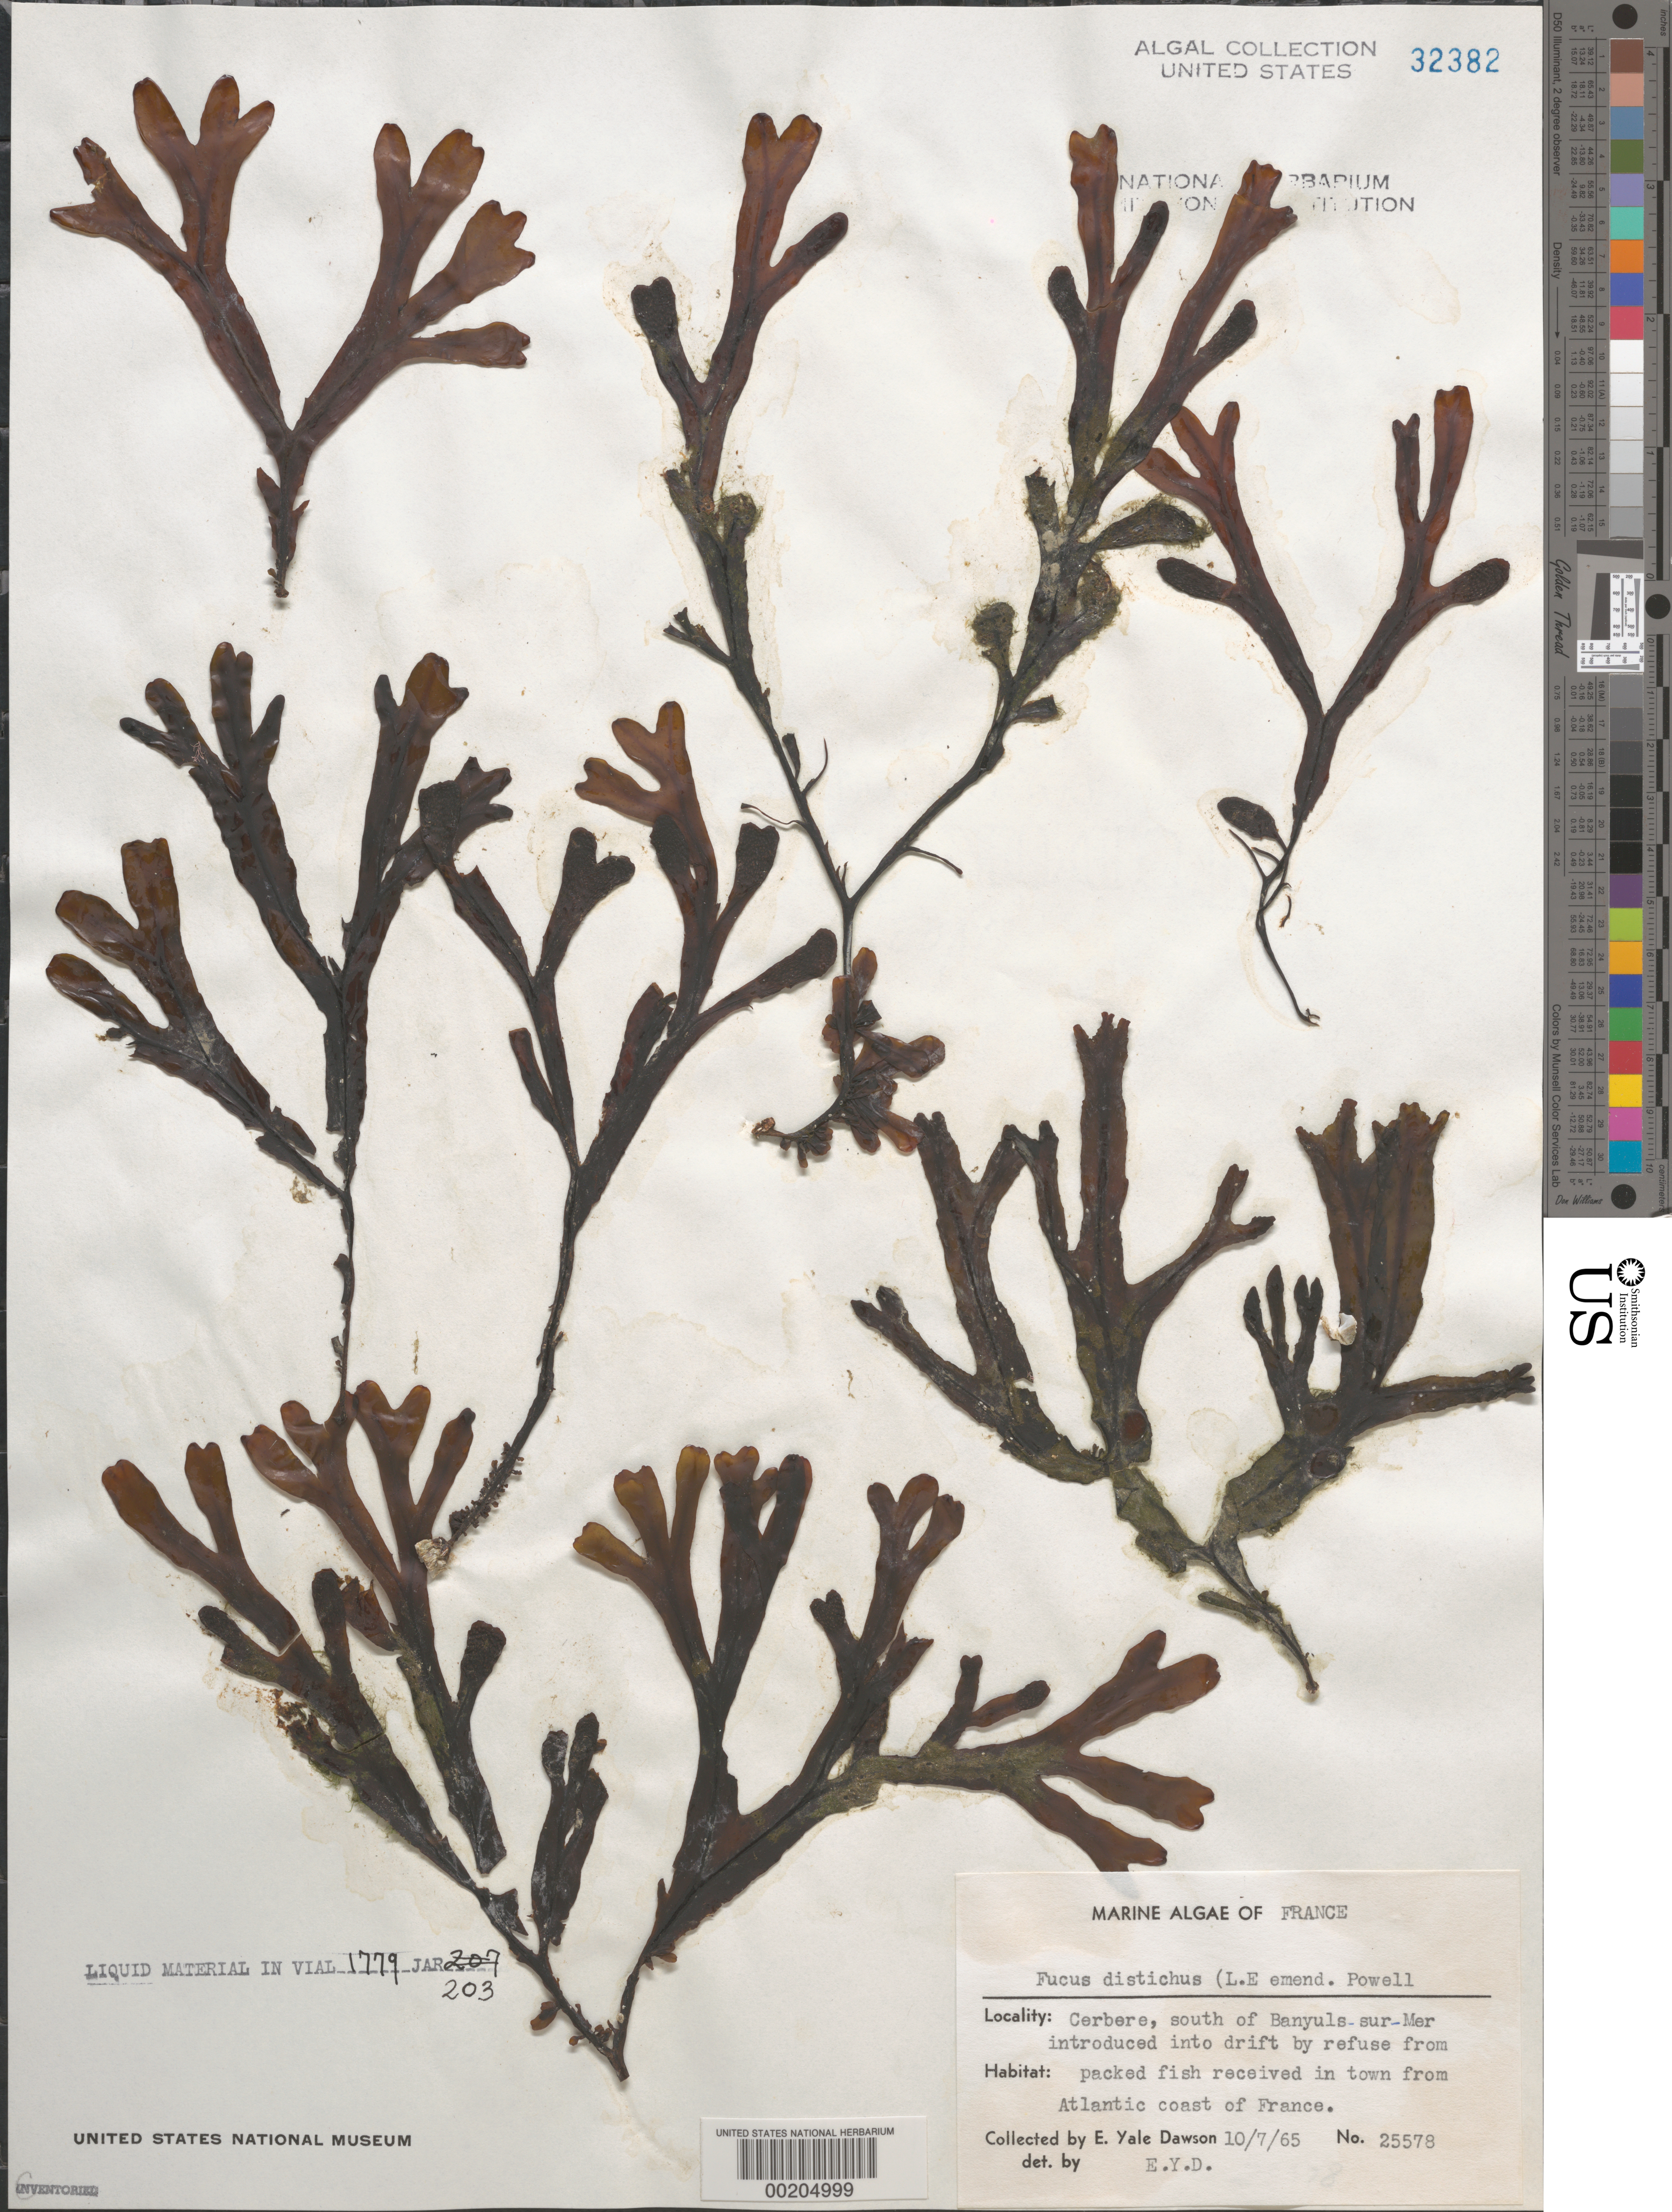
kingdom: Chromista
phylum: Ochrophyta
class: Phaeophyceae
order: Fucales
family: Fucaceae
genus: Fucus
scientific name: Fucus distichus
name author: L.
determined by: Dawson, E. Y.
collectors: E. Y. Dawson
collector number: EYD 25578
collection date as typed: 07 Oct 1965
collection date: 1965-10-07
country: France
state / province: Occitanie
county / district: Pyrénées-Orientales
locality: Cerbere, south of Banyuls-sur-Mer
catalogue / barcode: US 32382